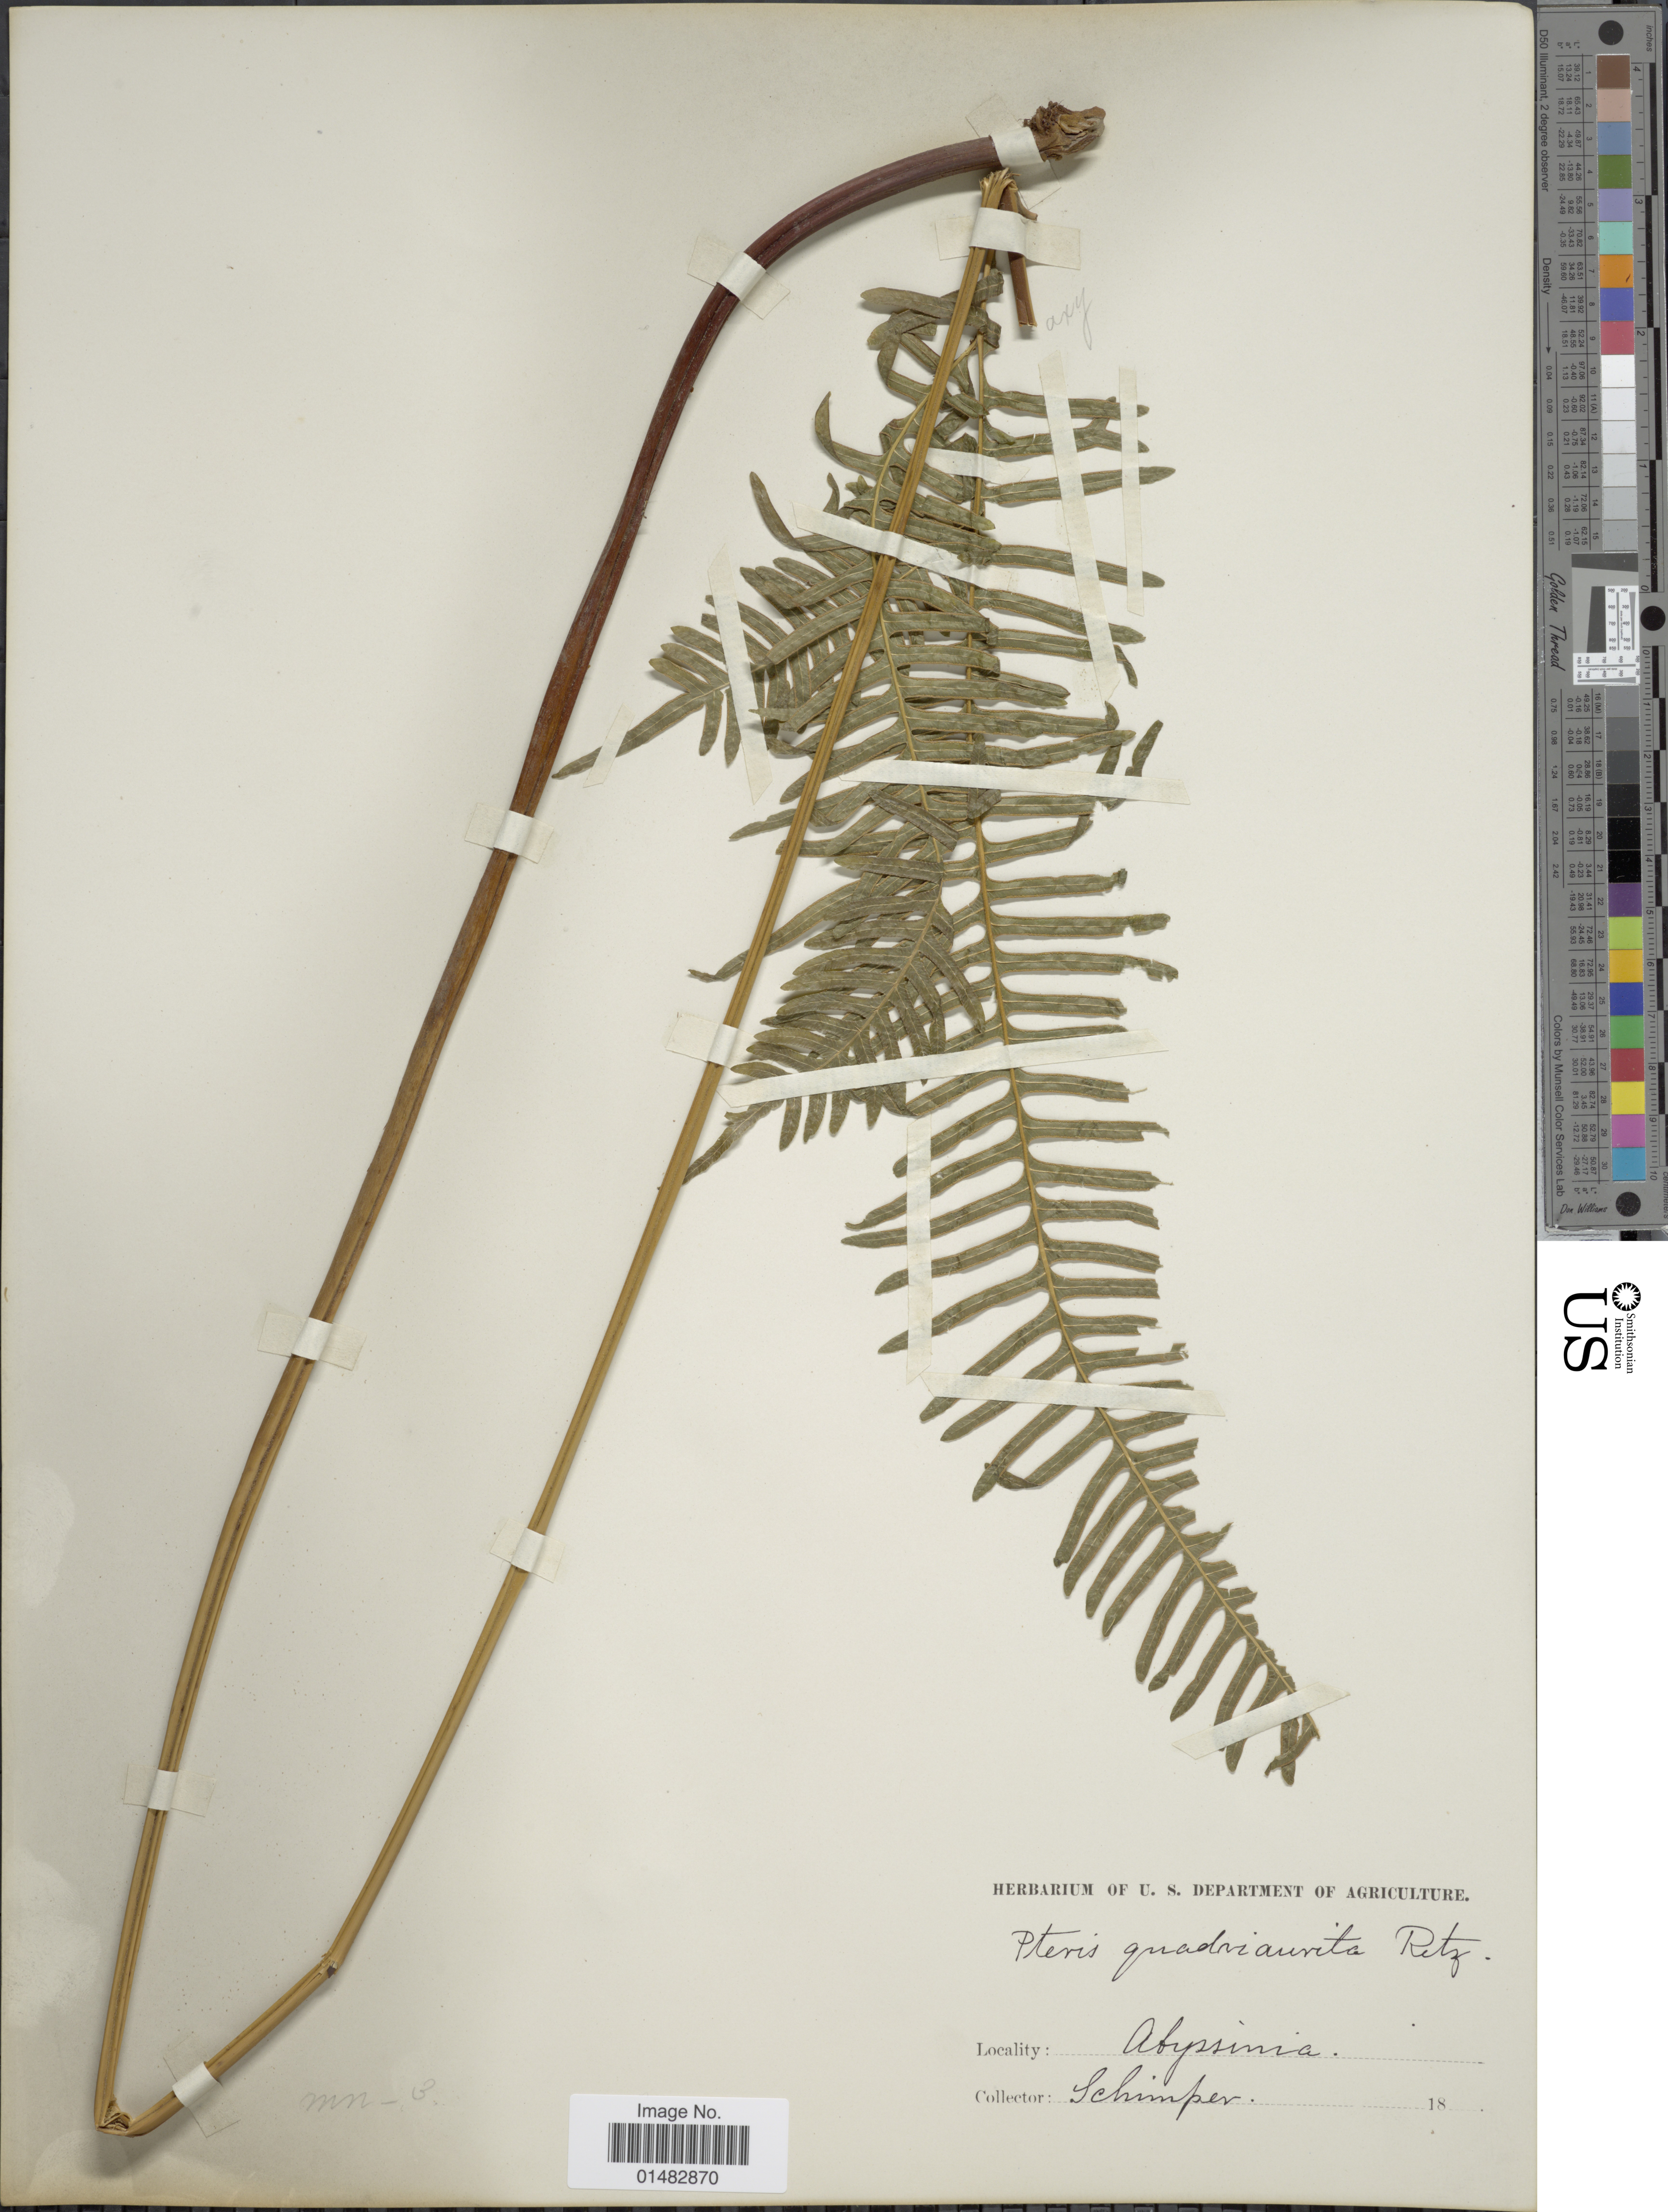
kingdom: Plantae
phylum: Tracheophyta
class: Polypodiopsida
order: Polypodiales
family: Pteridaceae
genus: Pteris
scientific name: Pteris quadriaurita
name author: Retz.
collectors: -. Schimper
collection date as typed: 18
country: Eritrea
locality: Abyssinia